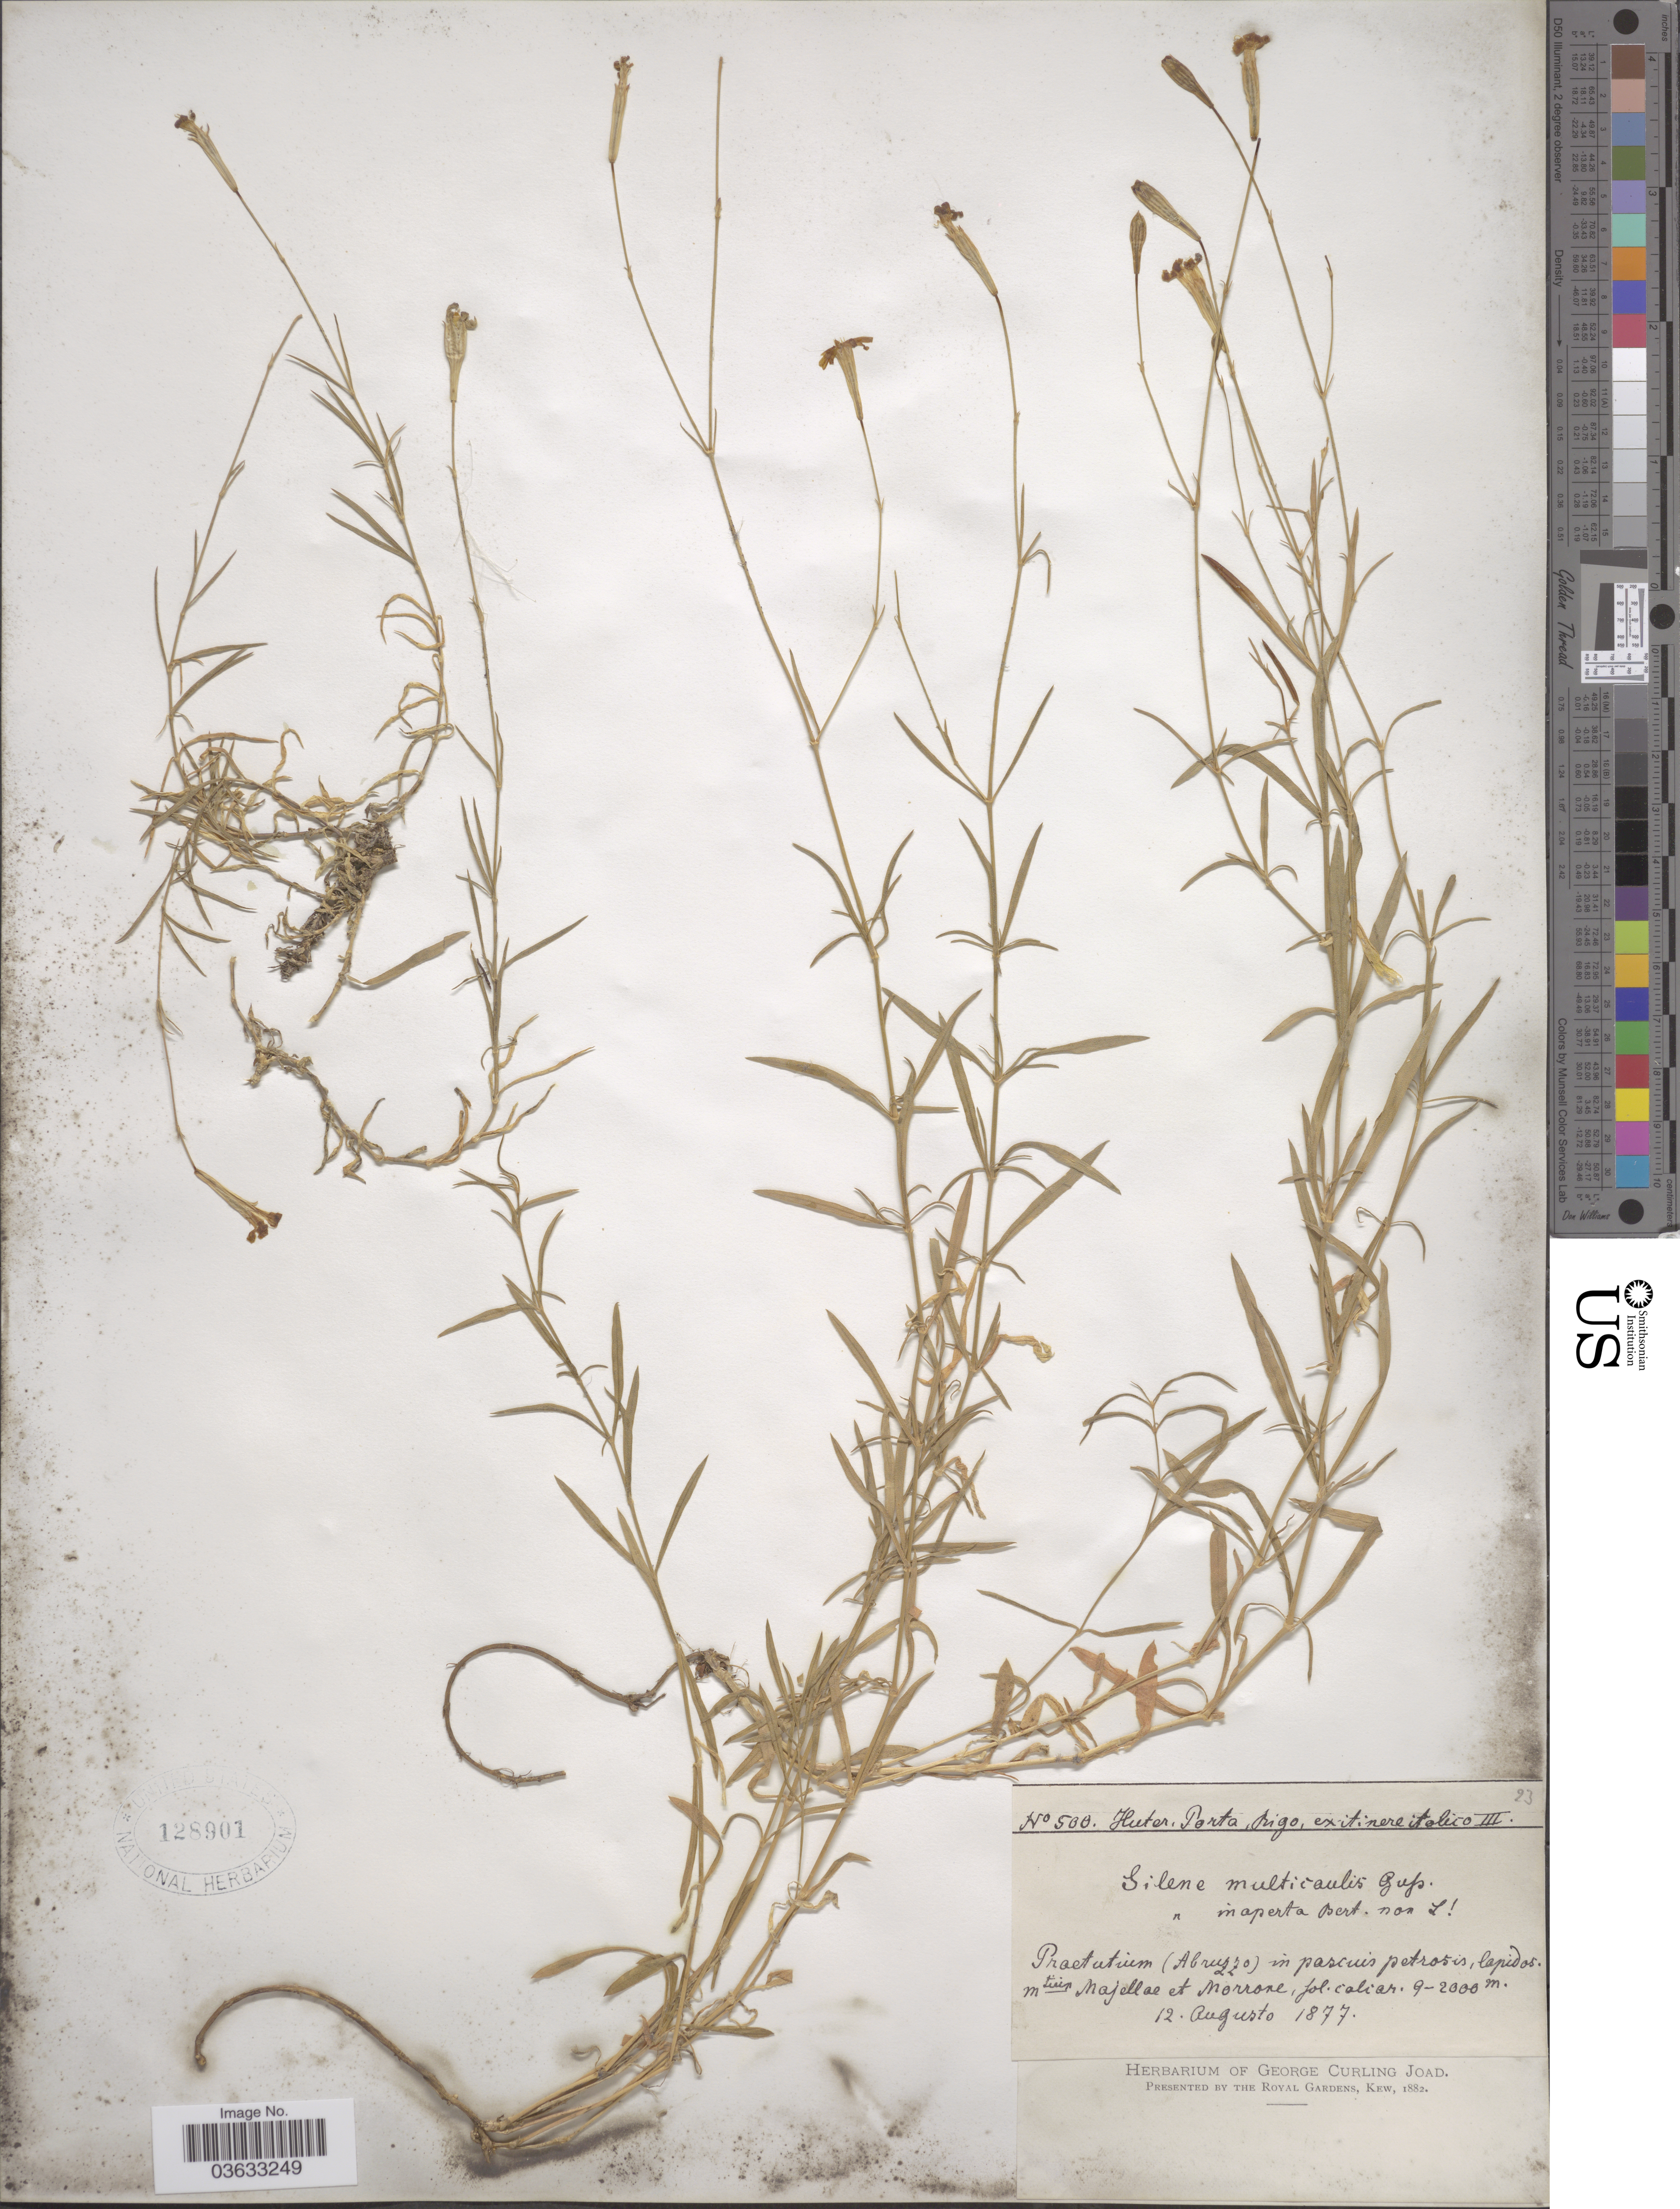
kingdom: Plantae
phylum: Tracheophyta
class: Magnoliopsida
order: Caryophyllales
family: Caryophyllaceae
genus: Silene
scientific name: Silene multicaulis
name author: Gussone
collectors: -. Huter, -- Porta & -- Rigo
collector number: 500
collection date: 1877-08-12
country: Italy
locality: Ex itinere italico III [unsure placement]. Practutium [interpreted] (Abruzzo) in pascuis petrosis, lapidos. Mtuis [interpreted] Majellae et Morrone [interpreted], Jol. caliar.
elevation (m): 900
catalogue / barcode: US 128901